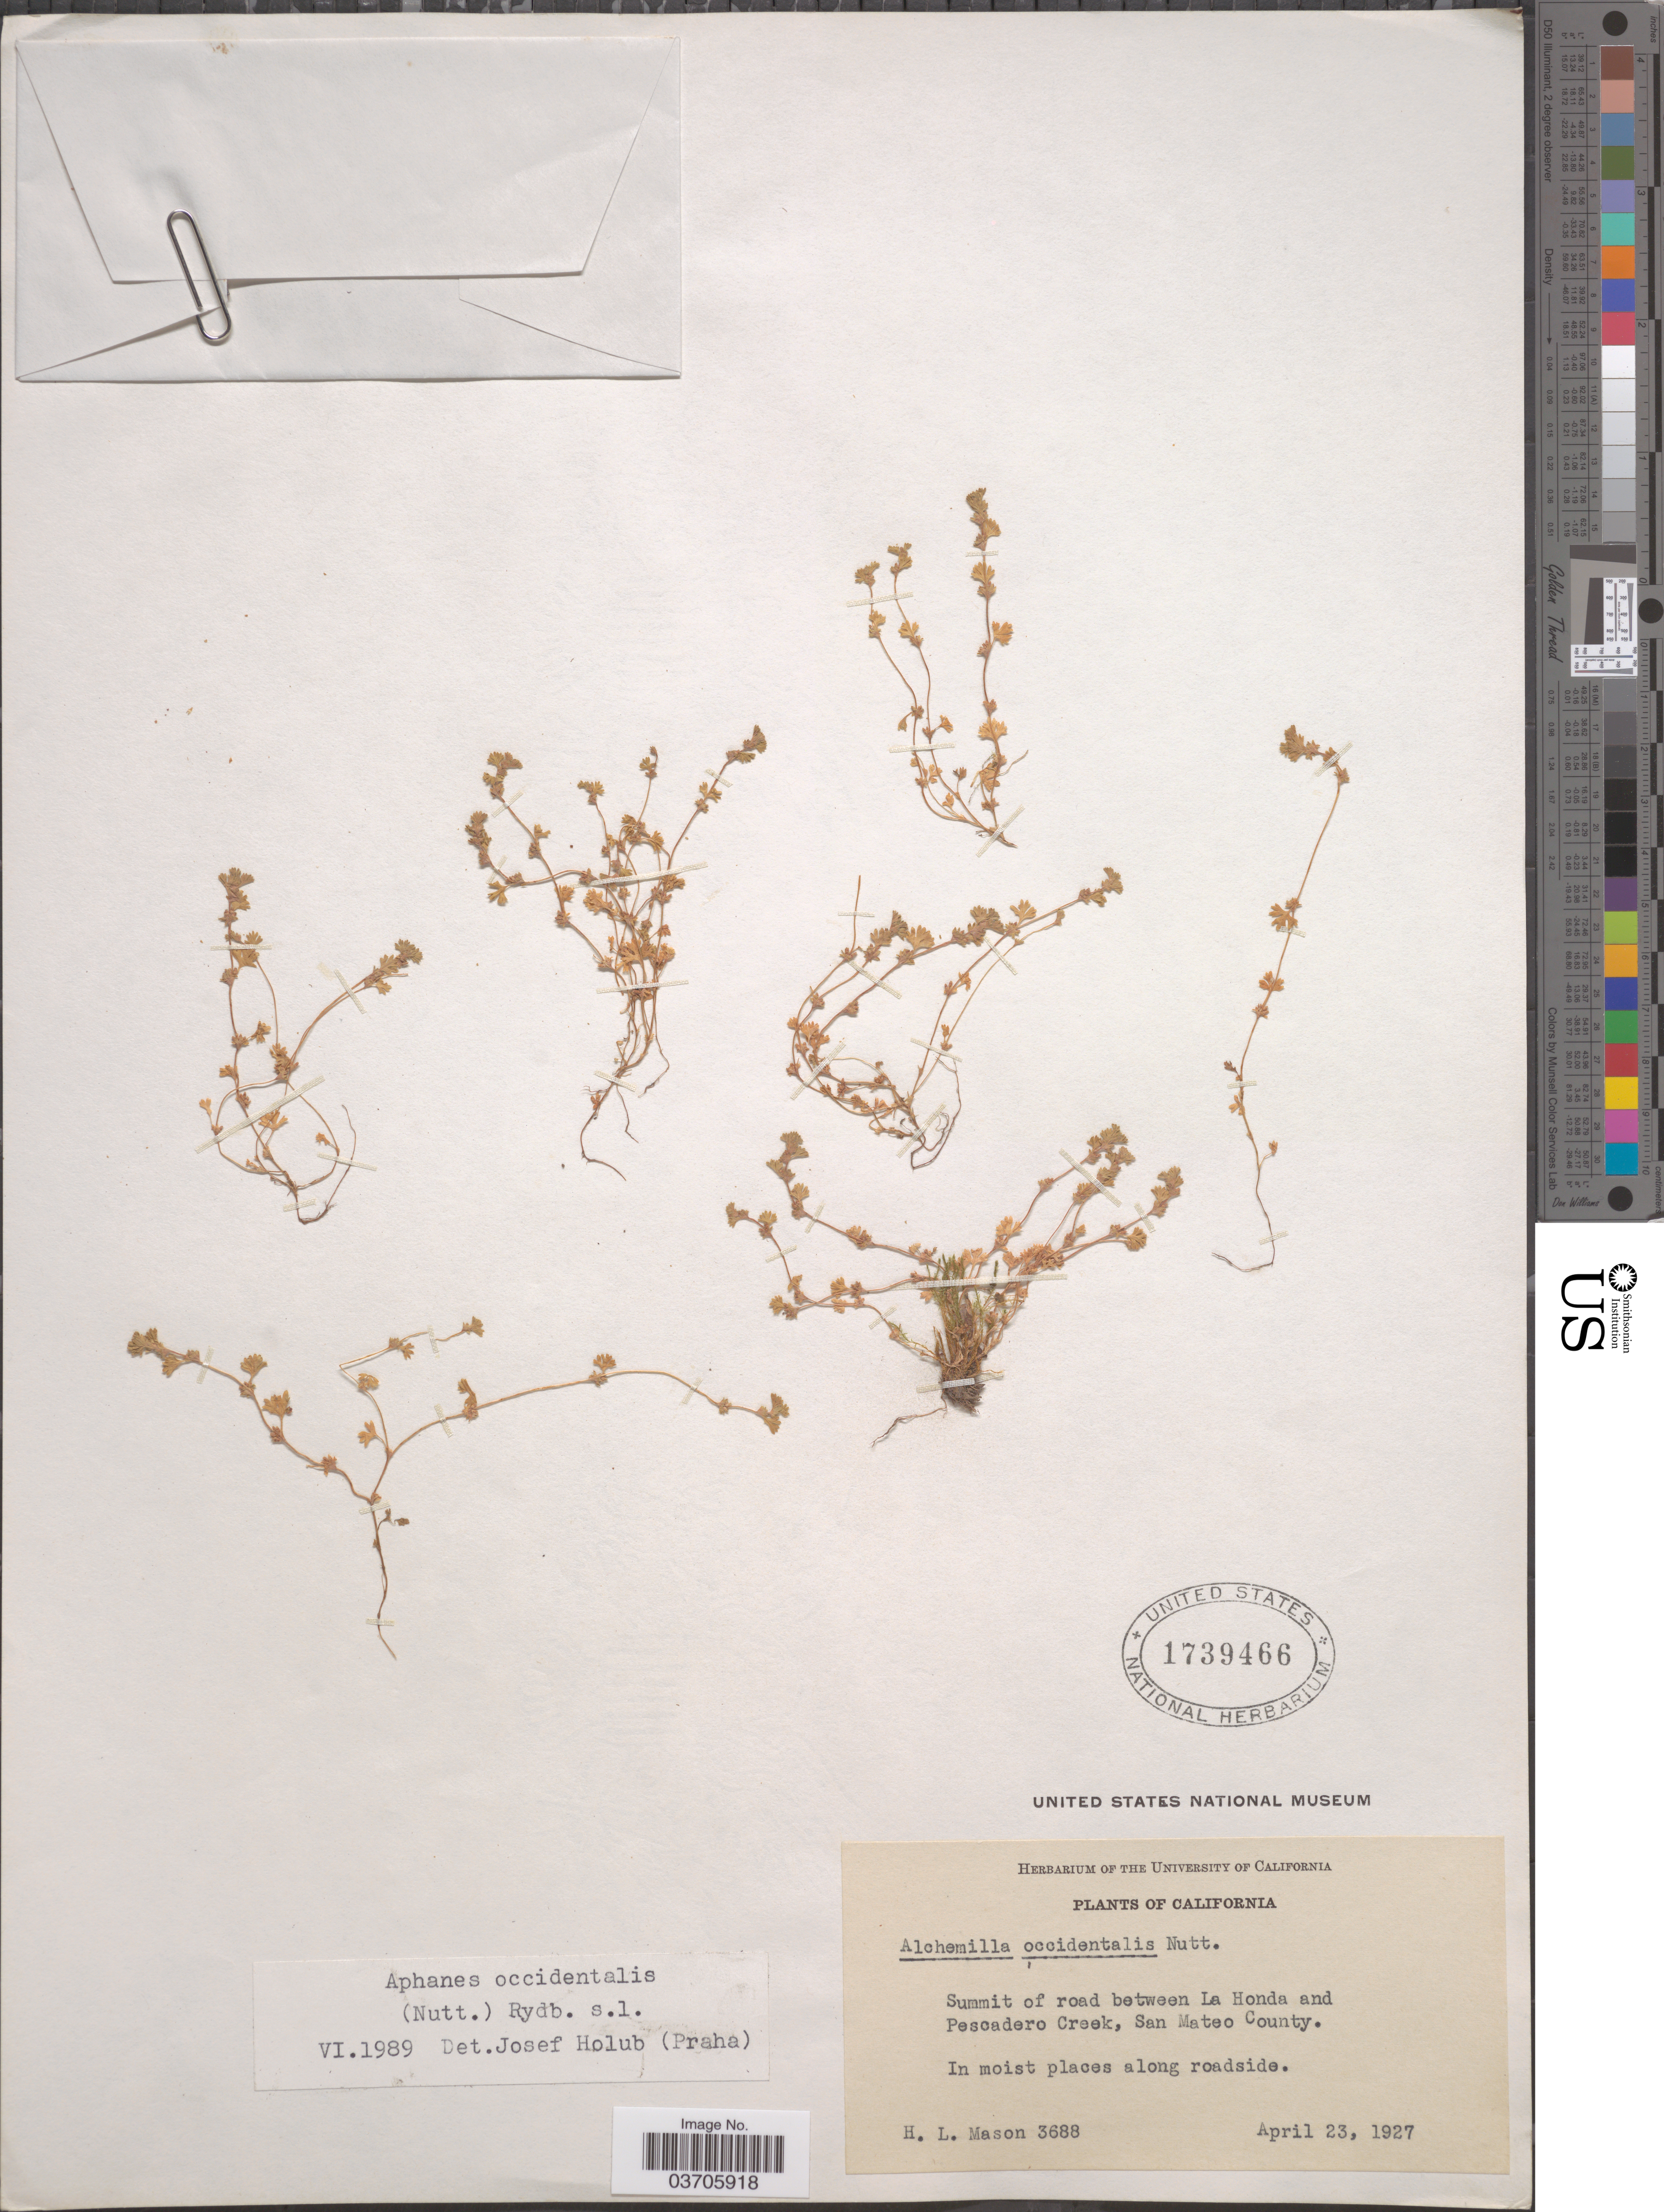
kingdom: Plantae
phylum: Tracheophyta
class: Magnoliopsida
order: Rosales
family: Rosaceae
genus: Aphanes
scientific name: Aphanes occidentalis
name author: (Nutt.) Rydb.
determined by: Holub, Josef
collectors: H. L. Mason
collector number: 3688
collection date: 1927-04-23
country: United States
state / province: California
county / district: San Mateo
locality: Summit of road between La Honda and Pescadero Creek, San Mateo County.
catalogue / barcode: US 1739466